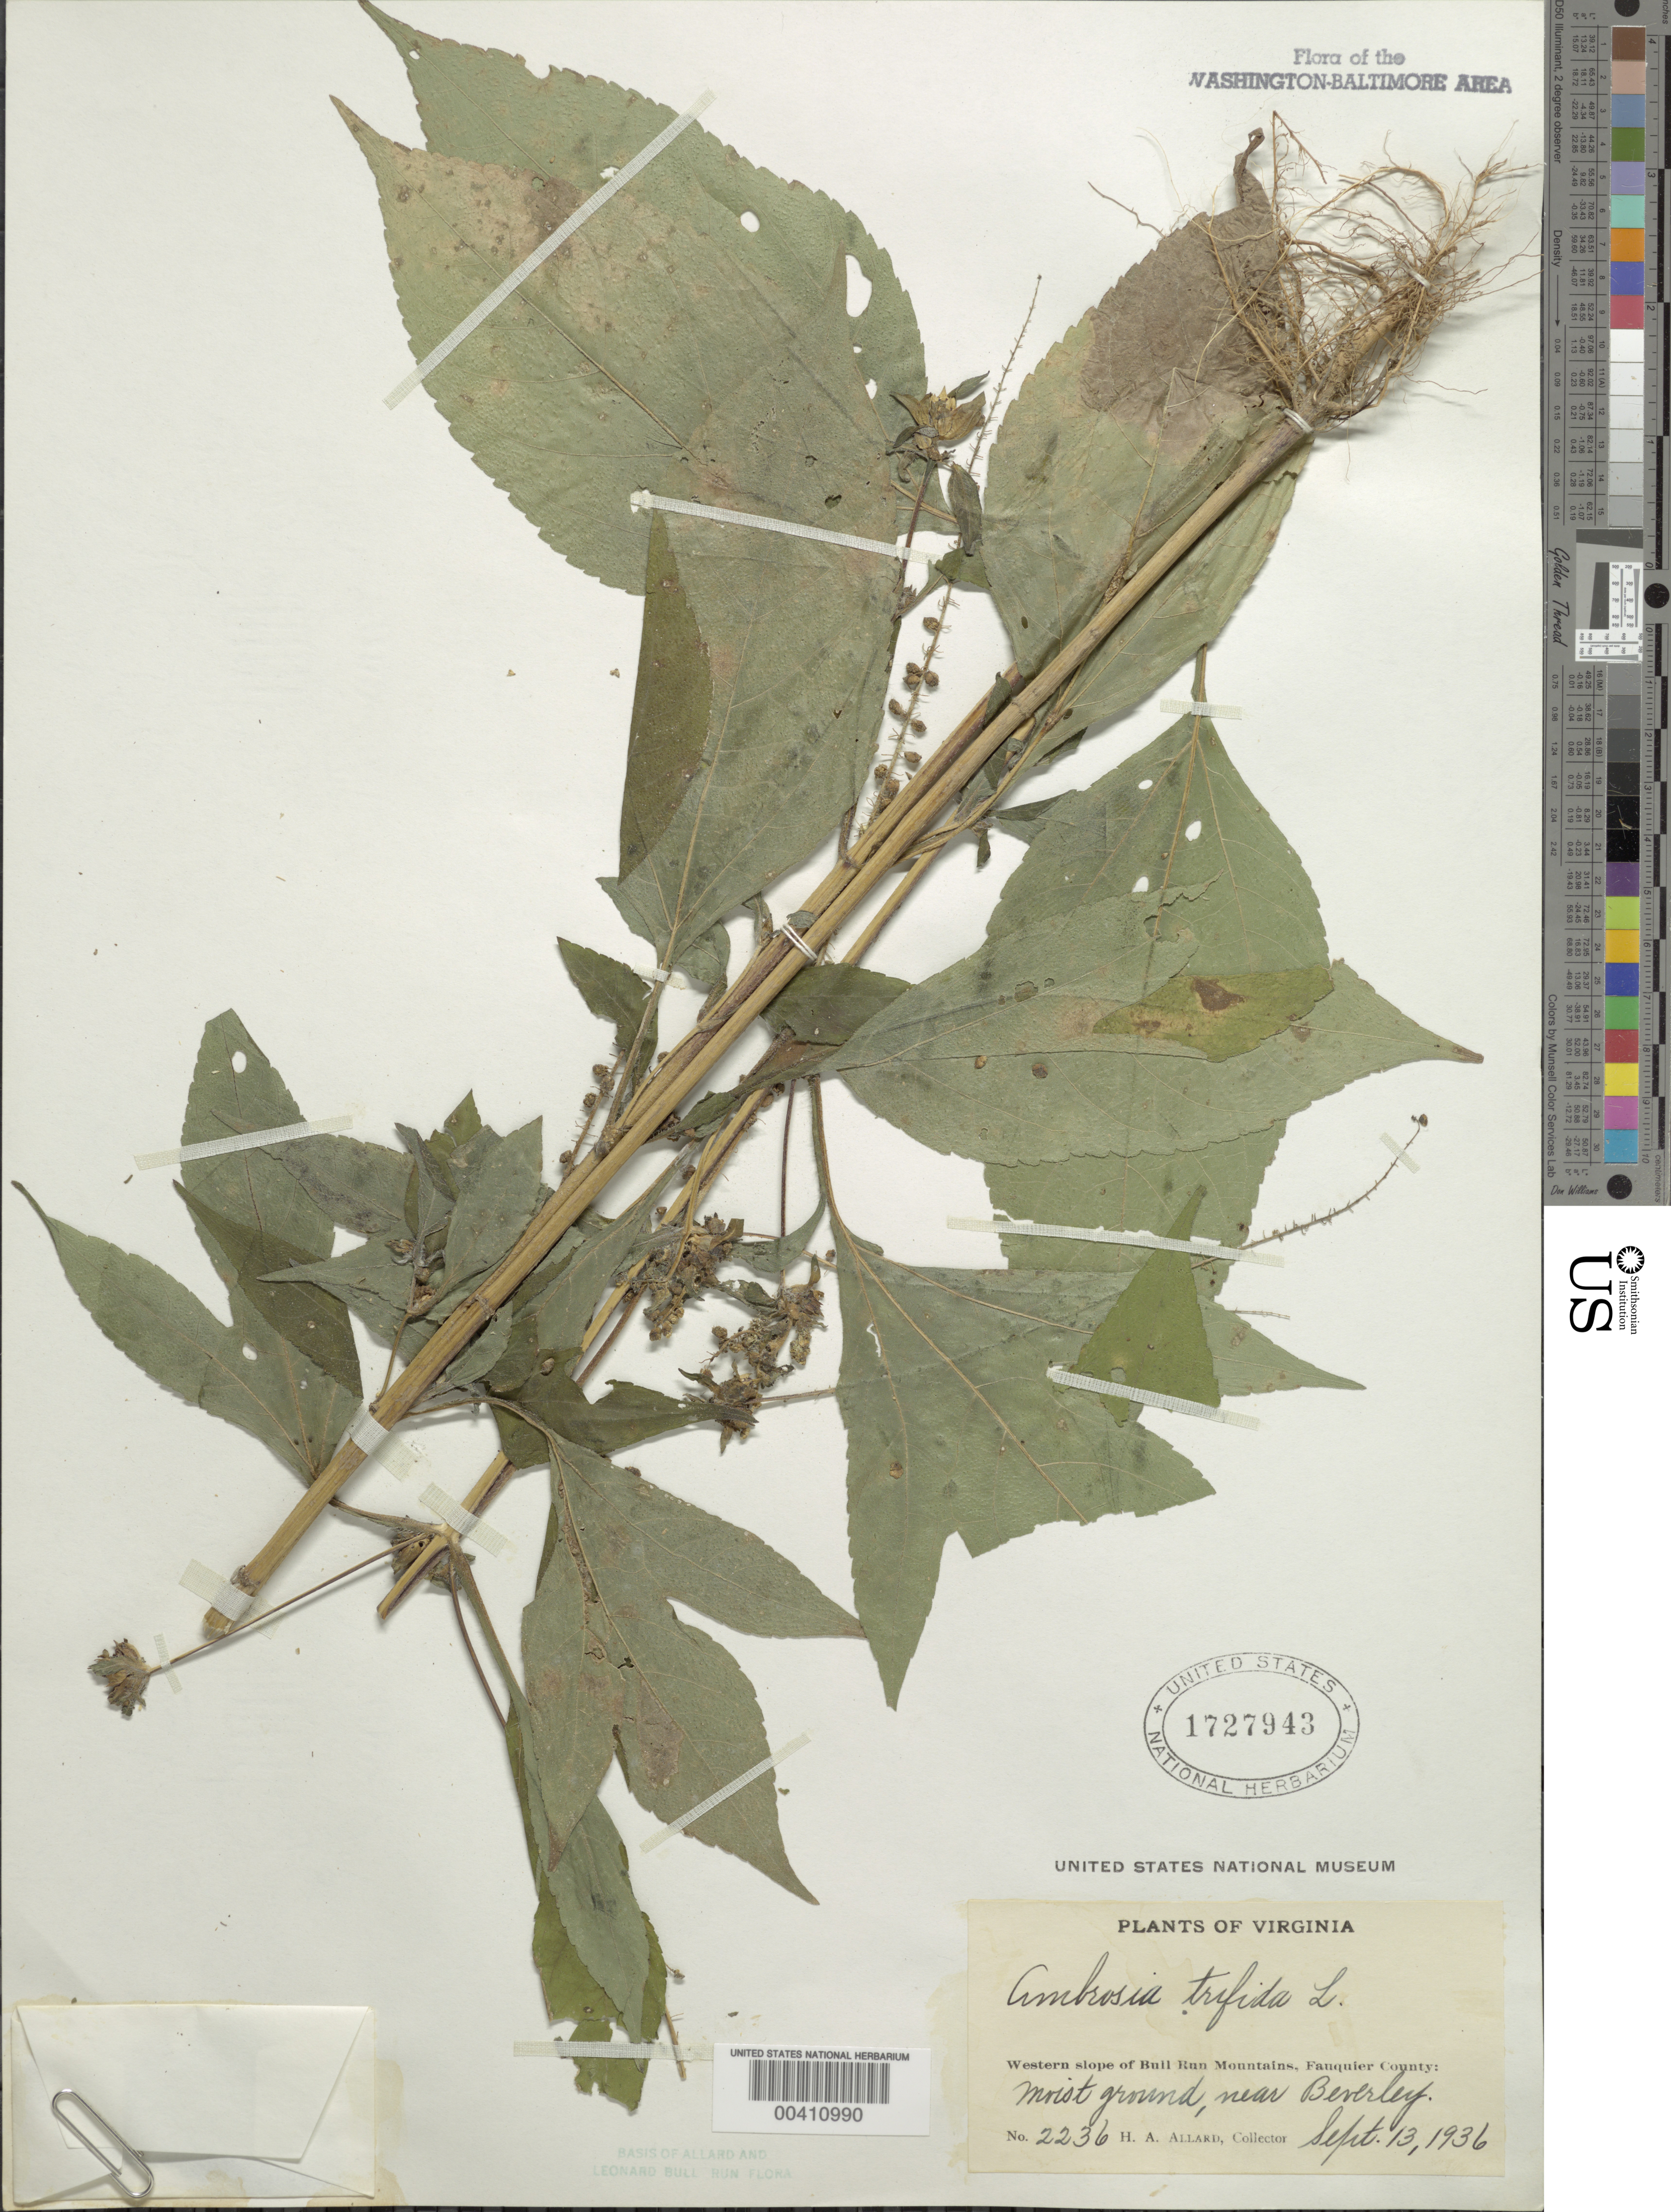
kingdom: Plantae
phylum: Tracheophyta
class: Magnoliopsida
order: Asterales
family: Asteraceae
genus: Ambrosia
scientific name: Ambrosia trifida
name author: L.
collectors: H. A. Allard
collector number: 2236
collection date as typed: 13 Sep 1936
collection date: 1936-09-13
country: United States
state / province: Virginia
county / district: Fauquier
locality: Near Beverley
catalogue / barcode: US 1727943